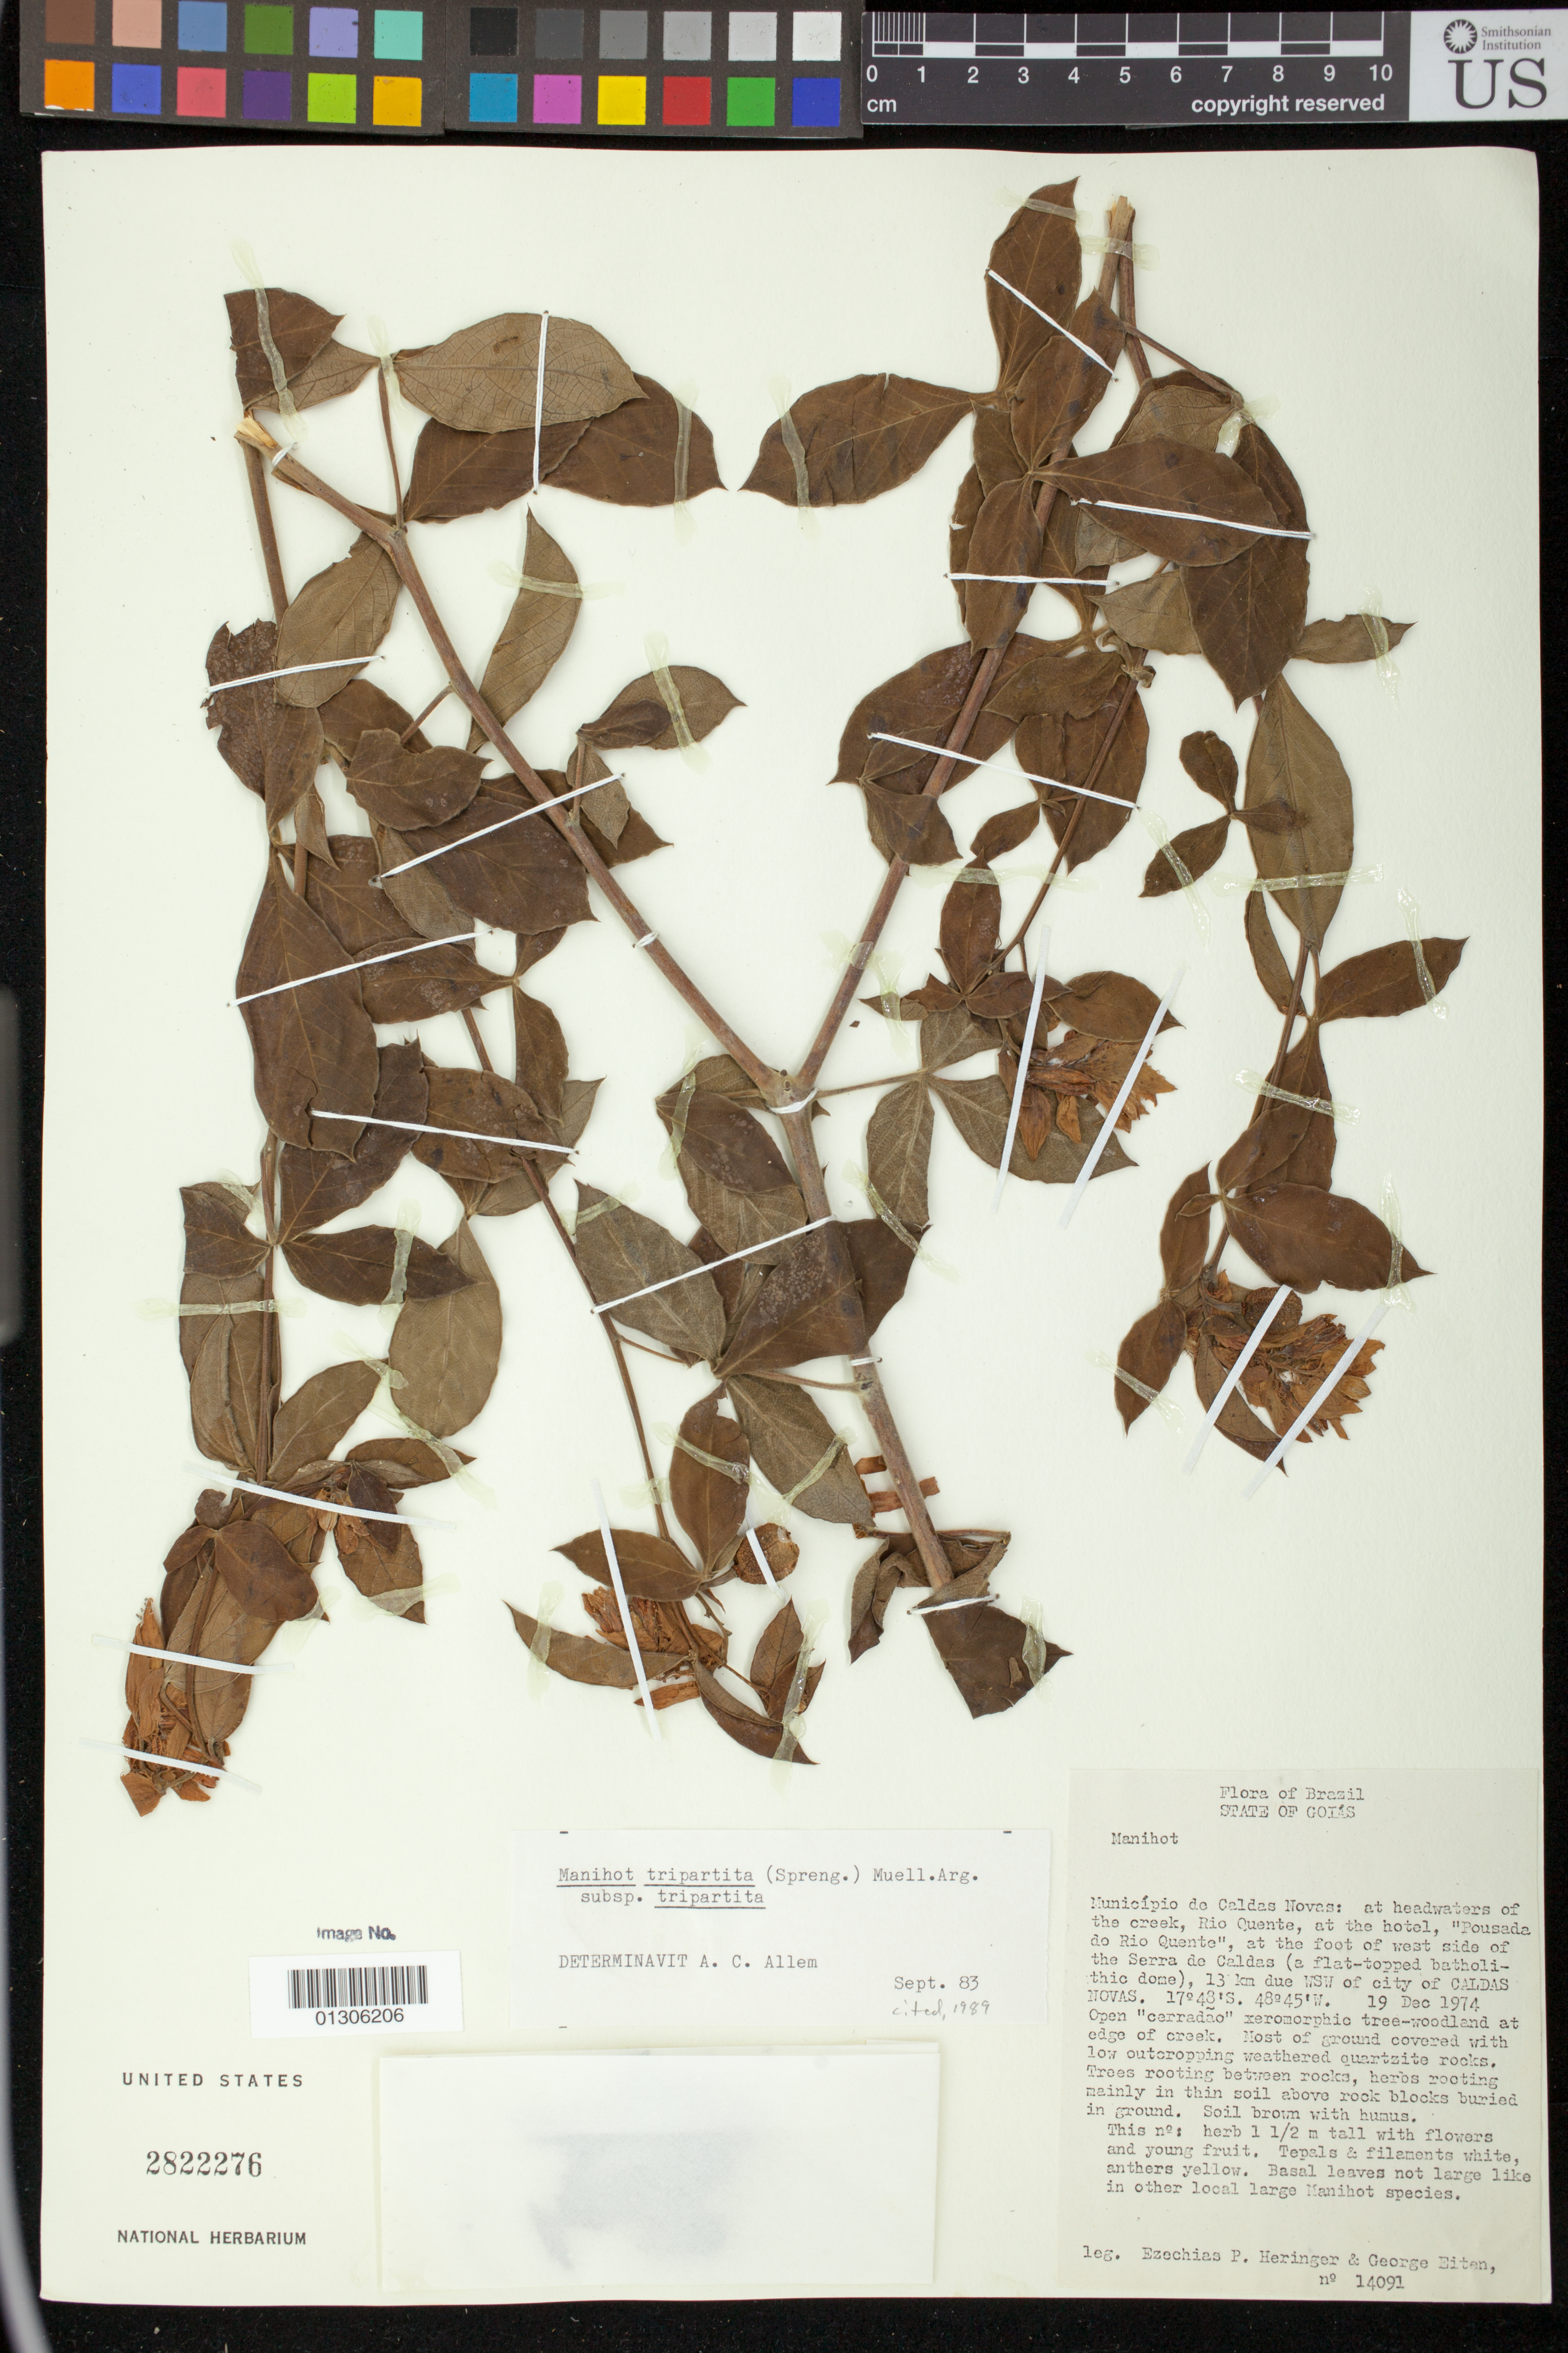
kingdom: Plantae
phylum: Tracheophyta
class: Magnoliopsida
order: Malpighiales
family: Euphorbiaceae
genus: Manihot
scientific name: Manihot tripartita subsp. tripartita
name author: (Spreng.) Müll. Arg.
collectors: E. Heringer & G. Biten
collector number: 14091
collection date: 1974-12-19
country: Brazil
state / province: Goias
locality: Municipio de Caldas Novas: at headwaters of the creek, Rio Quente, at the hotel, "Pousada do Rio Quente," at the foot of the west side of the Serra de Caldas, 13 km due WSW of city of Caldas Novas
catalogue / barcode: US 2822276